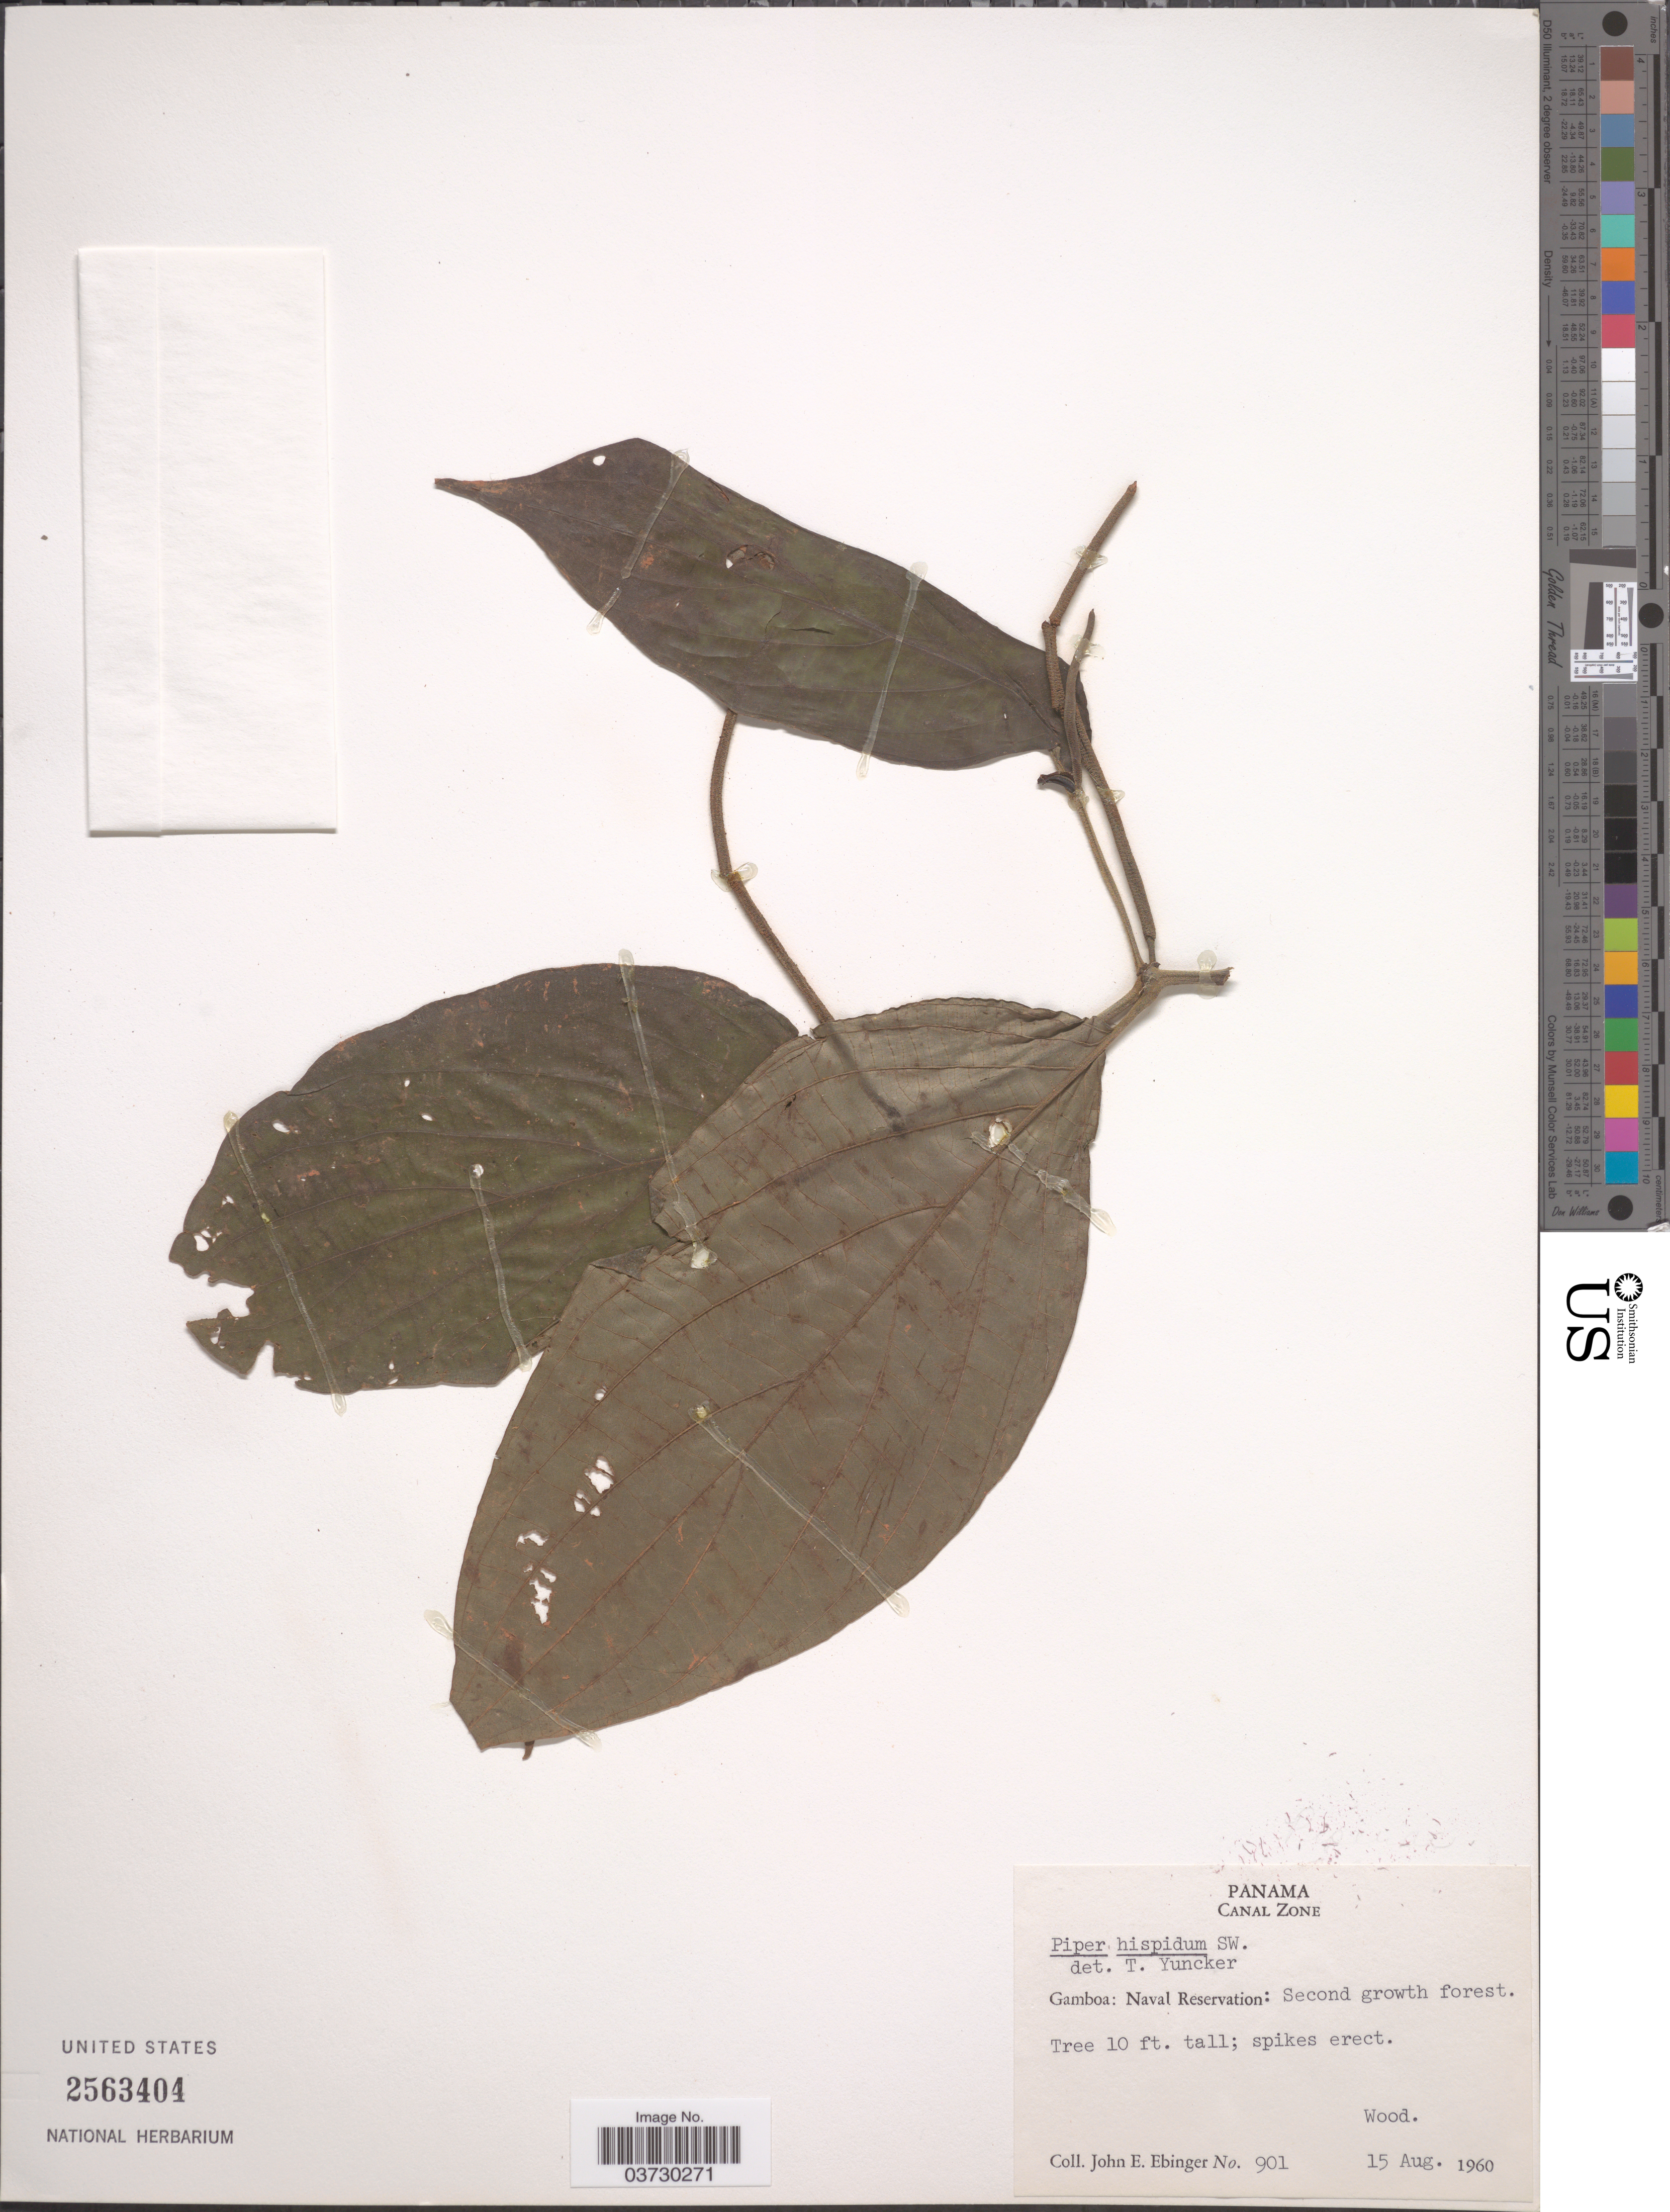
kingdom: Plantae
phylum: Tracheophyta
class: Magnoliopsida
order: Piperales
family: Piperaceae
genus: Piper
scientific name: Piper hispidum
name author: Sw.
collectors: J. Ebinger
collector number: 901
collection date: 1960-08-15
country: Panama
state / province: Colón / Panamá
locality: Canal Zone. Gamboa: Naval Reservation.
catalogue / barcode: US 2563404